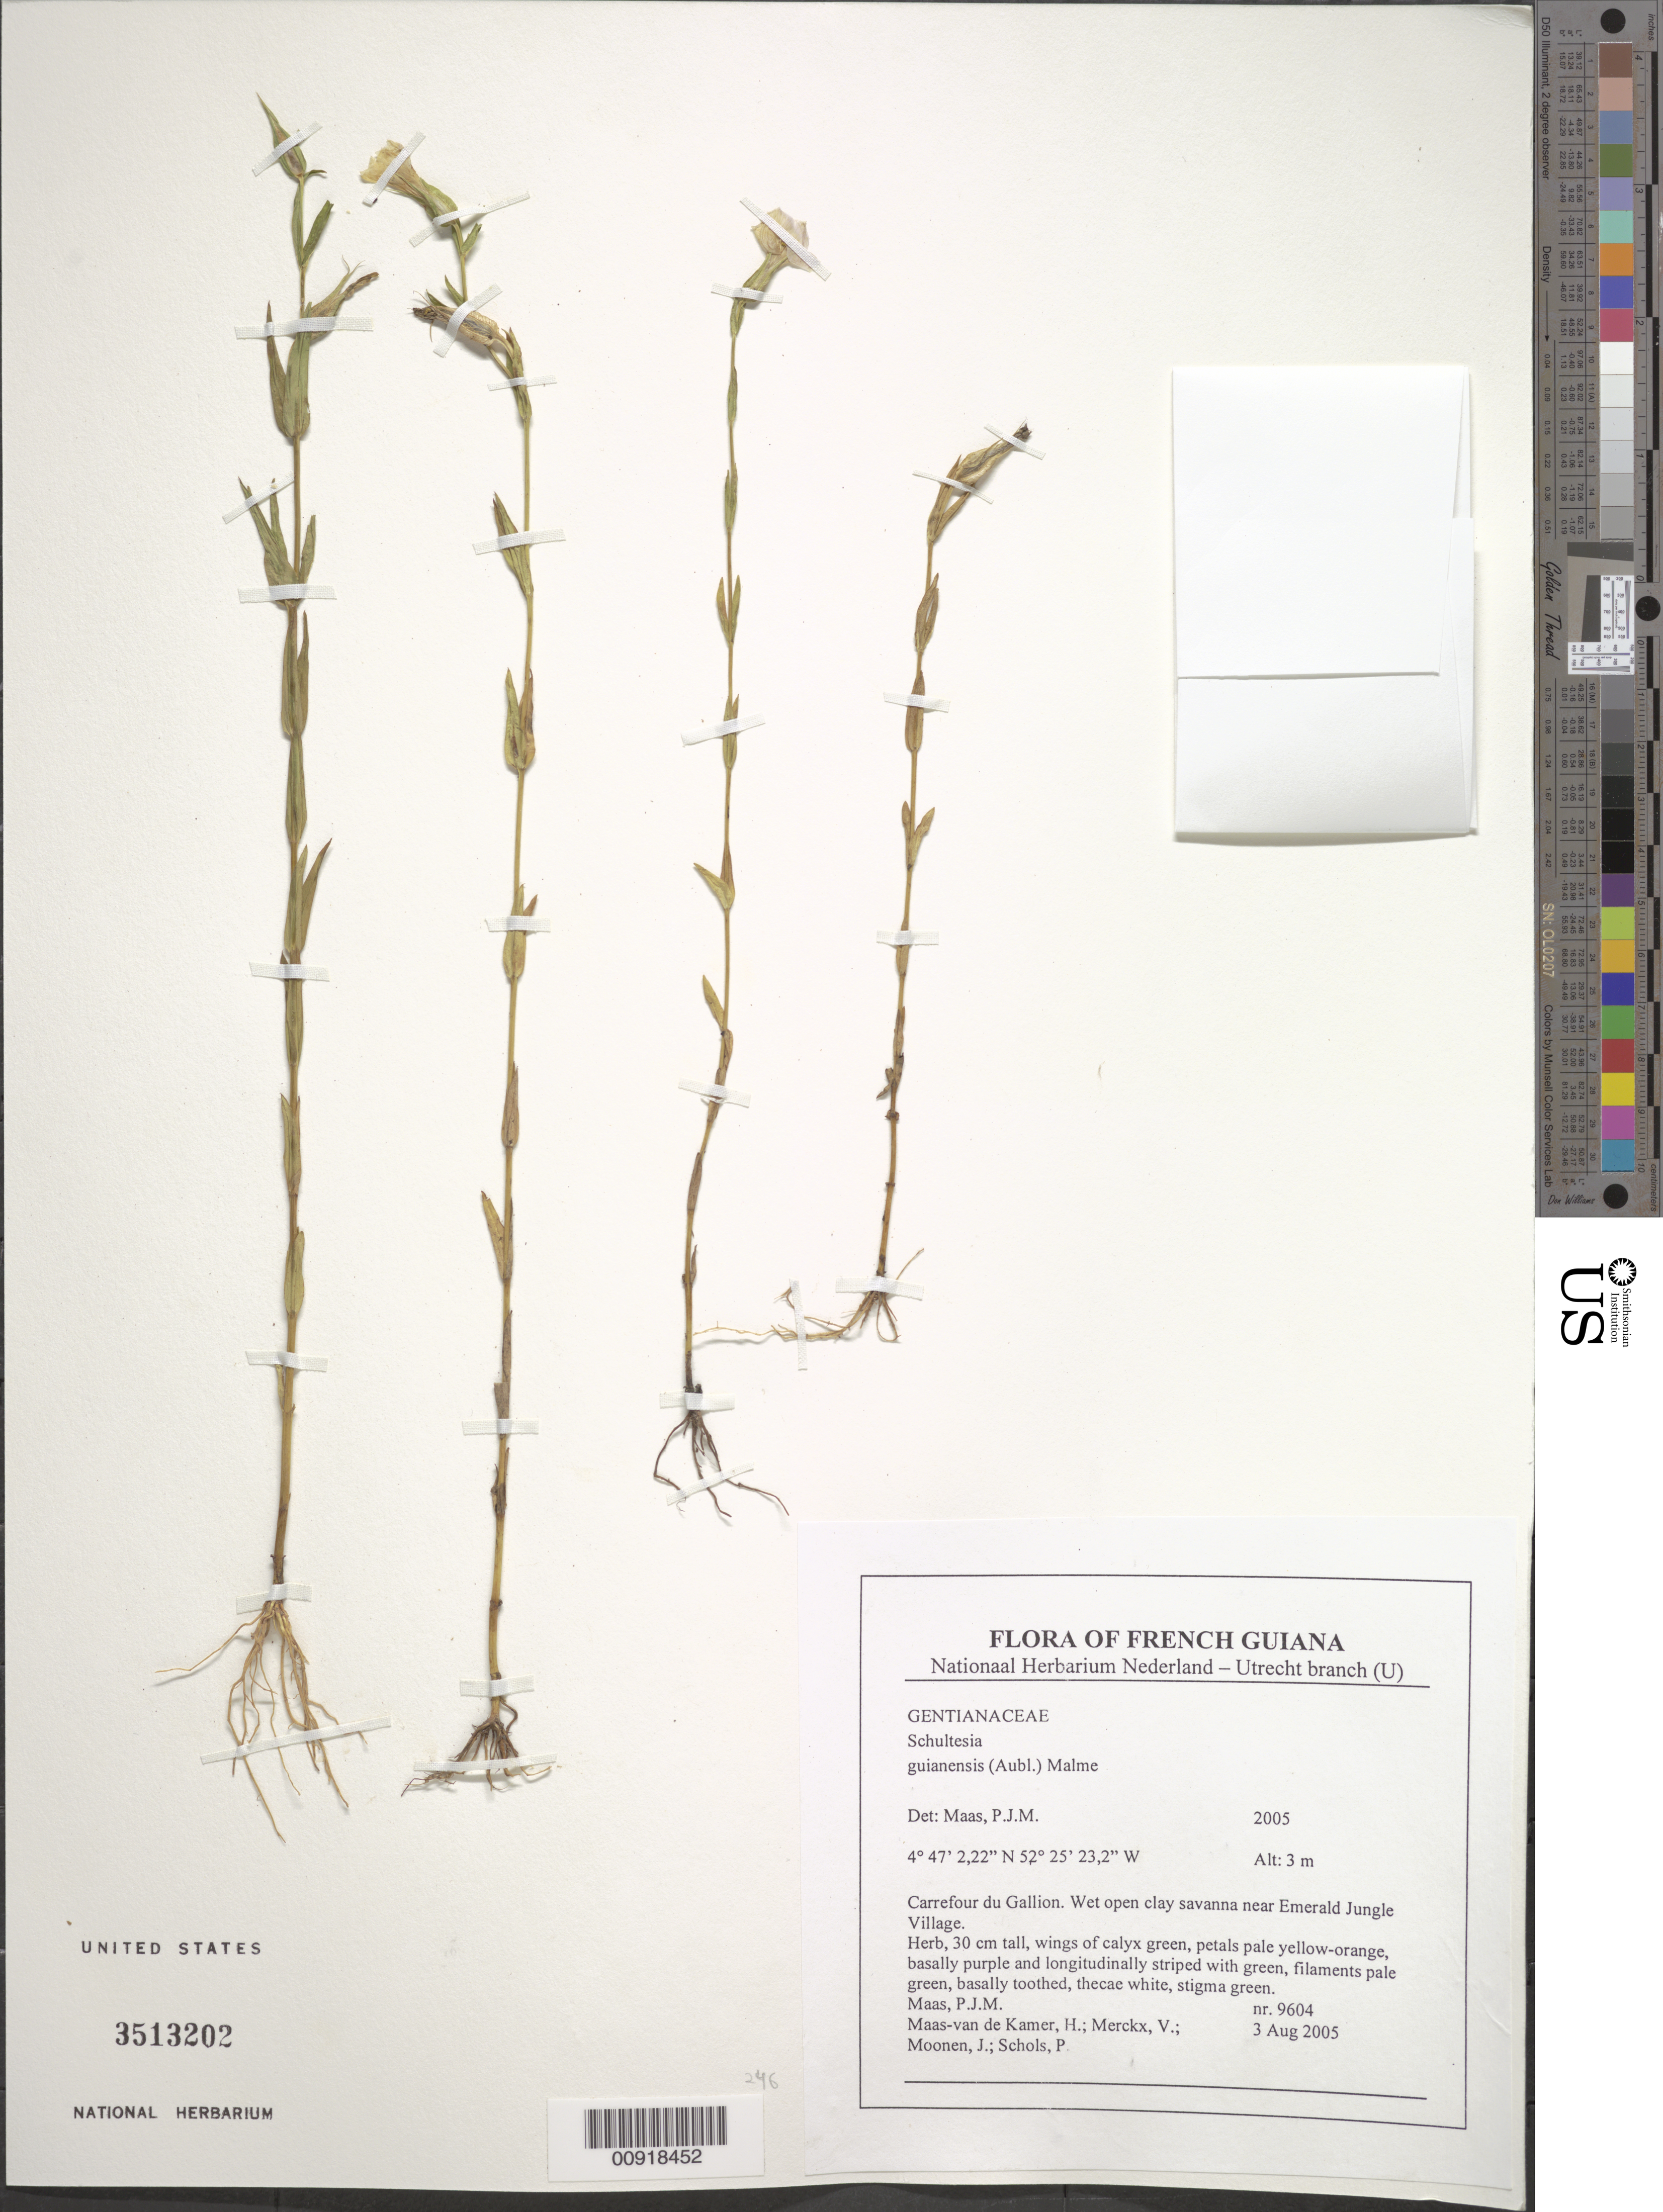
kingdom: Plantae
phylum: Tracheophyta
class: Magnoliopsida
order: Gentianales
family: Gentianaceae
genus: Schultesia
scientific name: Schultesia guianensis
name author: (Aubl.) Malme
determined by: Maas, Paul J. M.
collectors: P. Maas, H. Maas van de Kamer, V. Merckx, J. Moonen & P. Schols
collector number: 9604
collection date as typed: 3-Aug-05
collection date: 2005-08-03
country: French Guiana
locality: Carrefour de Gallion, near Emerald Jungle Village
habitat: Wet open clay savanna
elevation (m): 3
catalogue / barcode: US 3513202